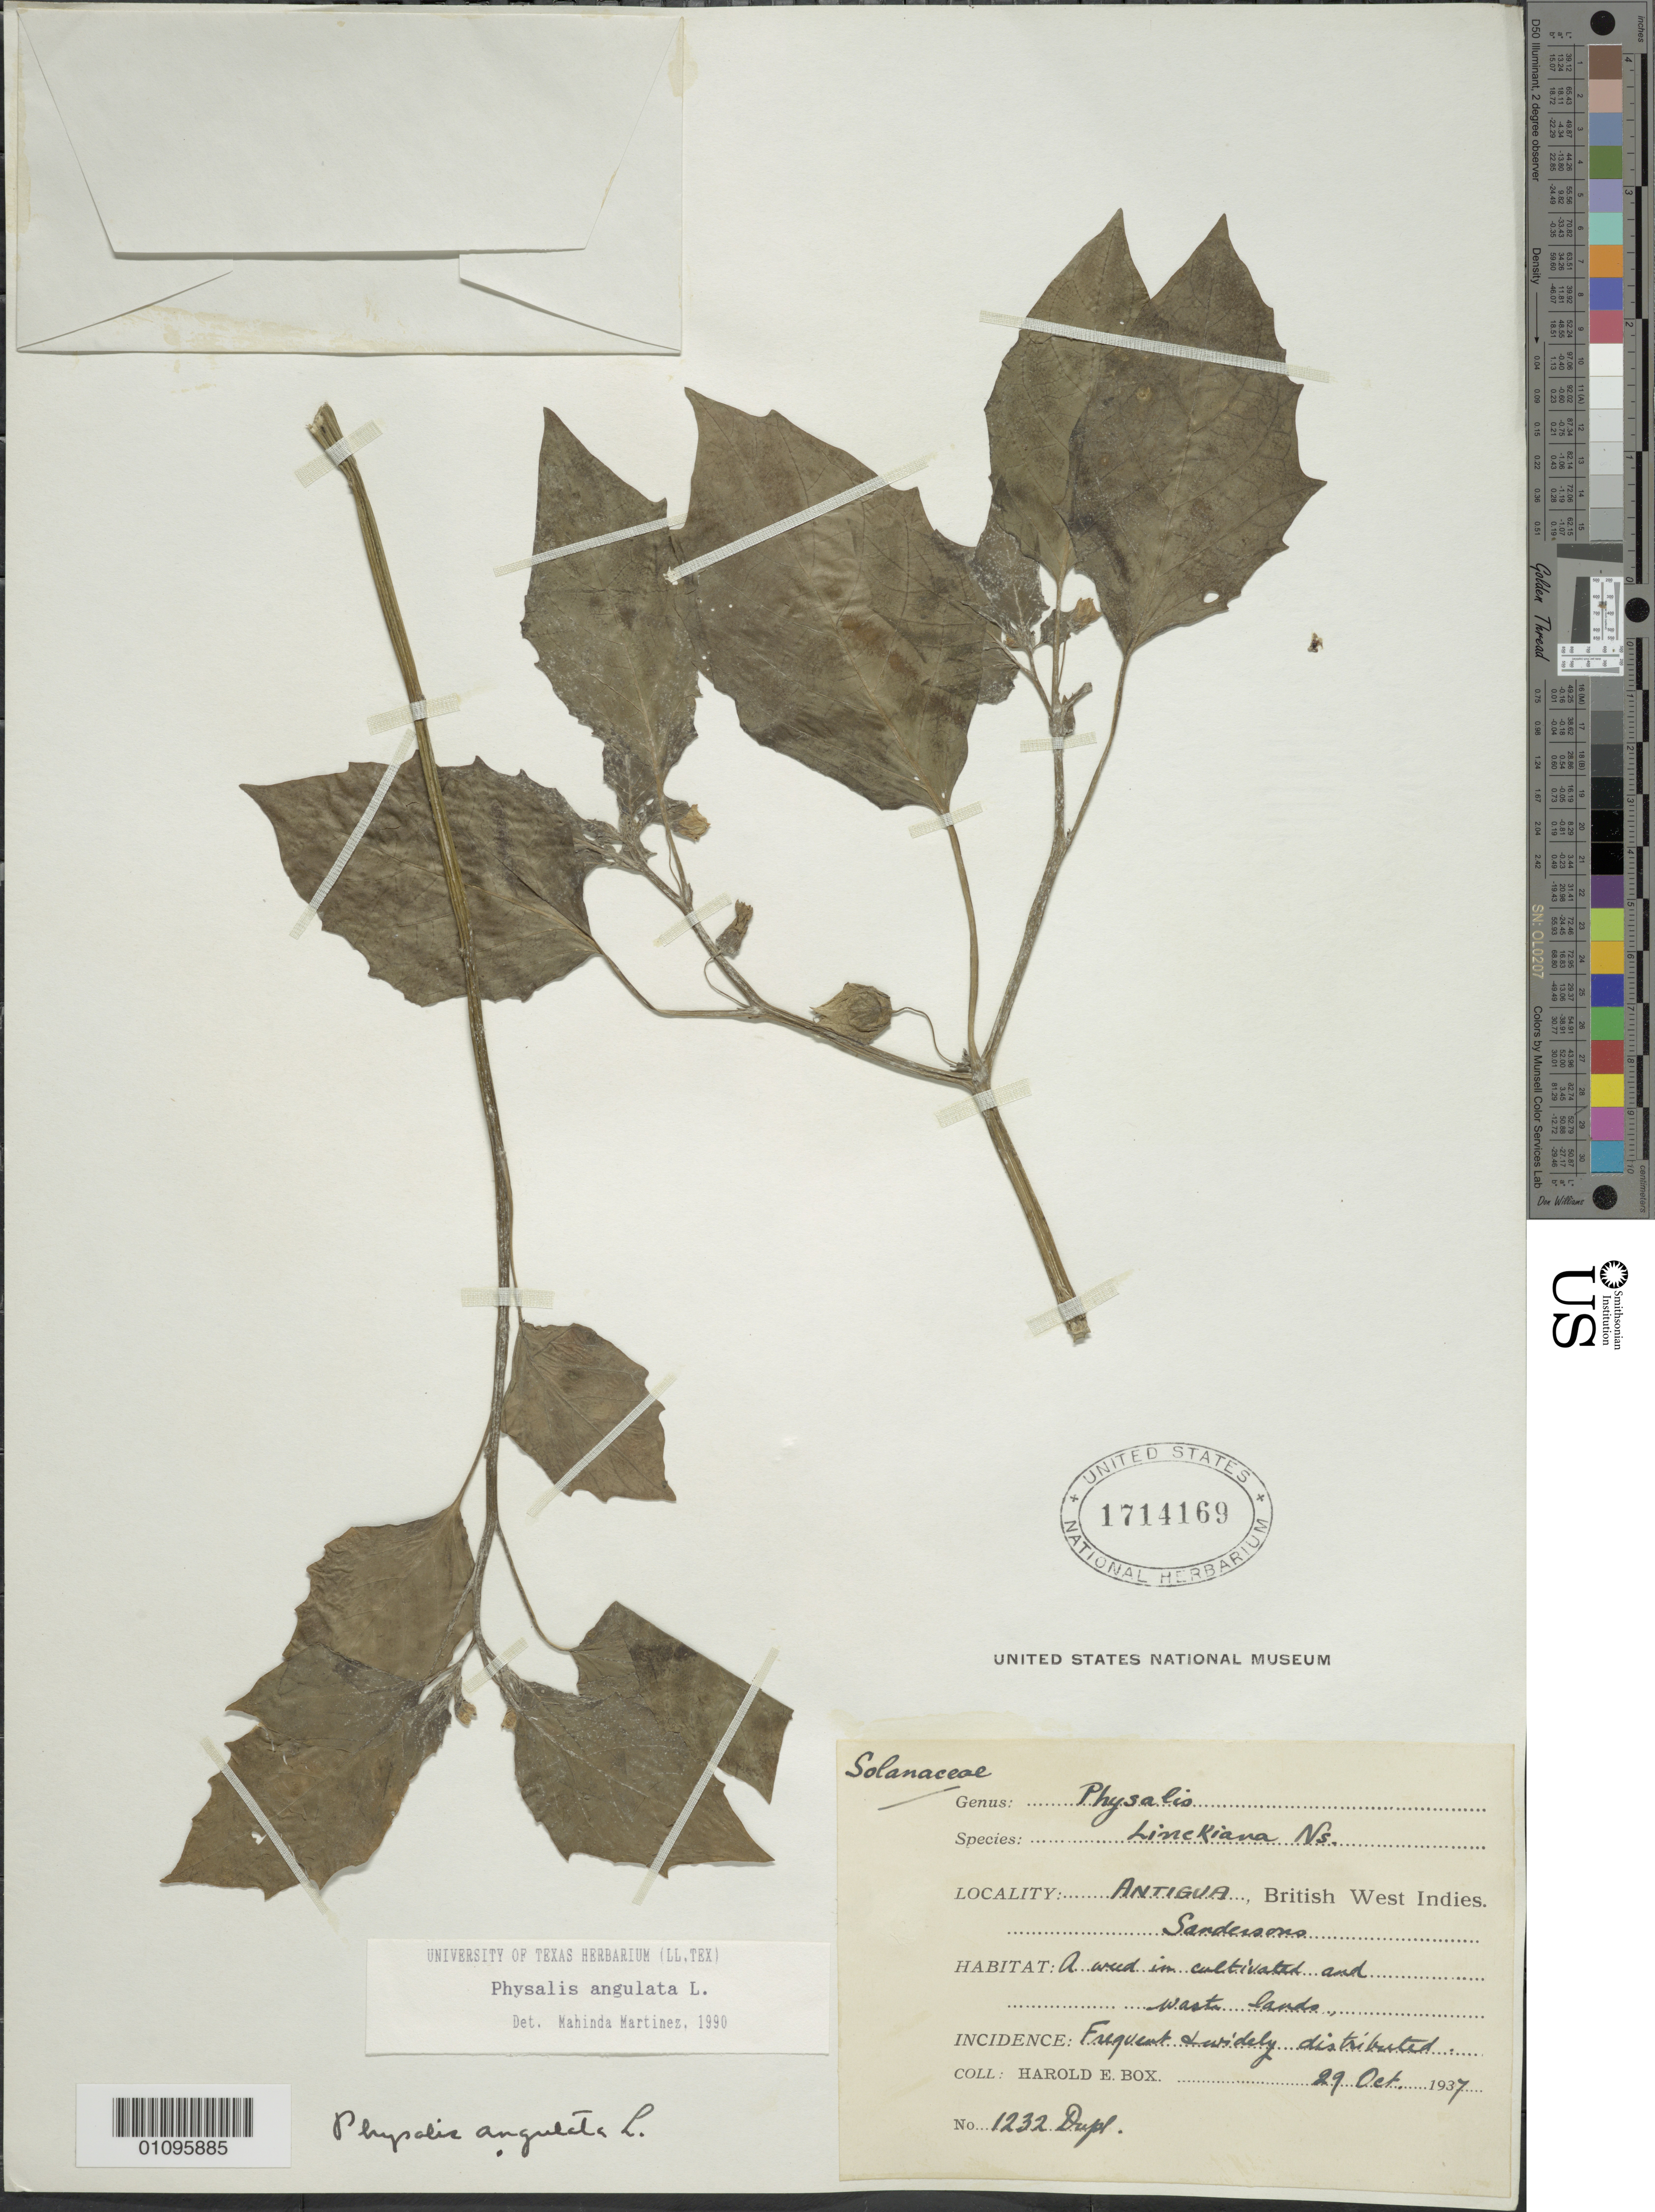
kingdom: Plantae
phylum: Tracheophyta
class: Magnoliopsida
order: Solanales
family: Solanaceae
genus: Physalis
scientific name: Physalis angulata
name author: L.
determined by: Martinez, M.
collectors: H. E. Box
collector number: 1232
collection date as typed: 29 Oct 1937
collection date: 1937-10-29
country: Antigua and Barbuda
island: Antigua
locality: Sandersons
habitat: In cultivated and waste lands; frequent and widely distributed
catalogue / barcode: US 1714169